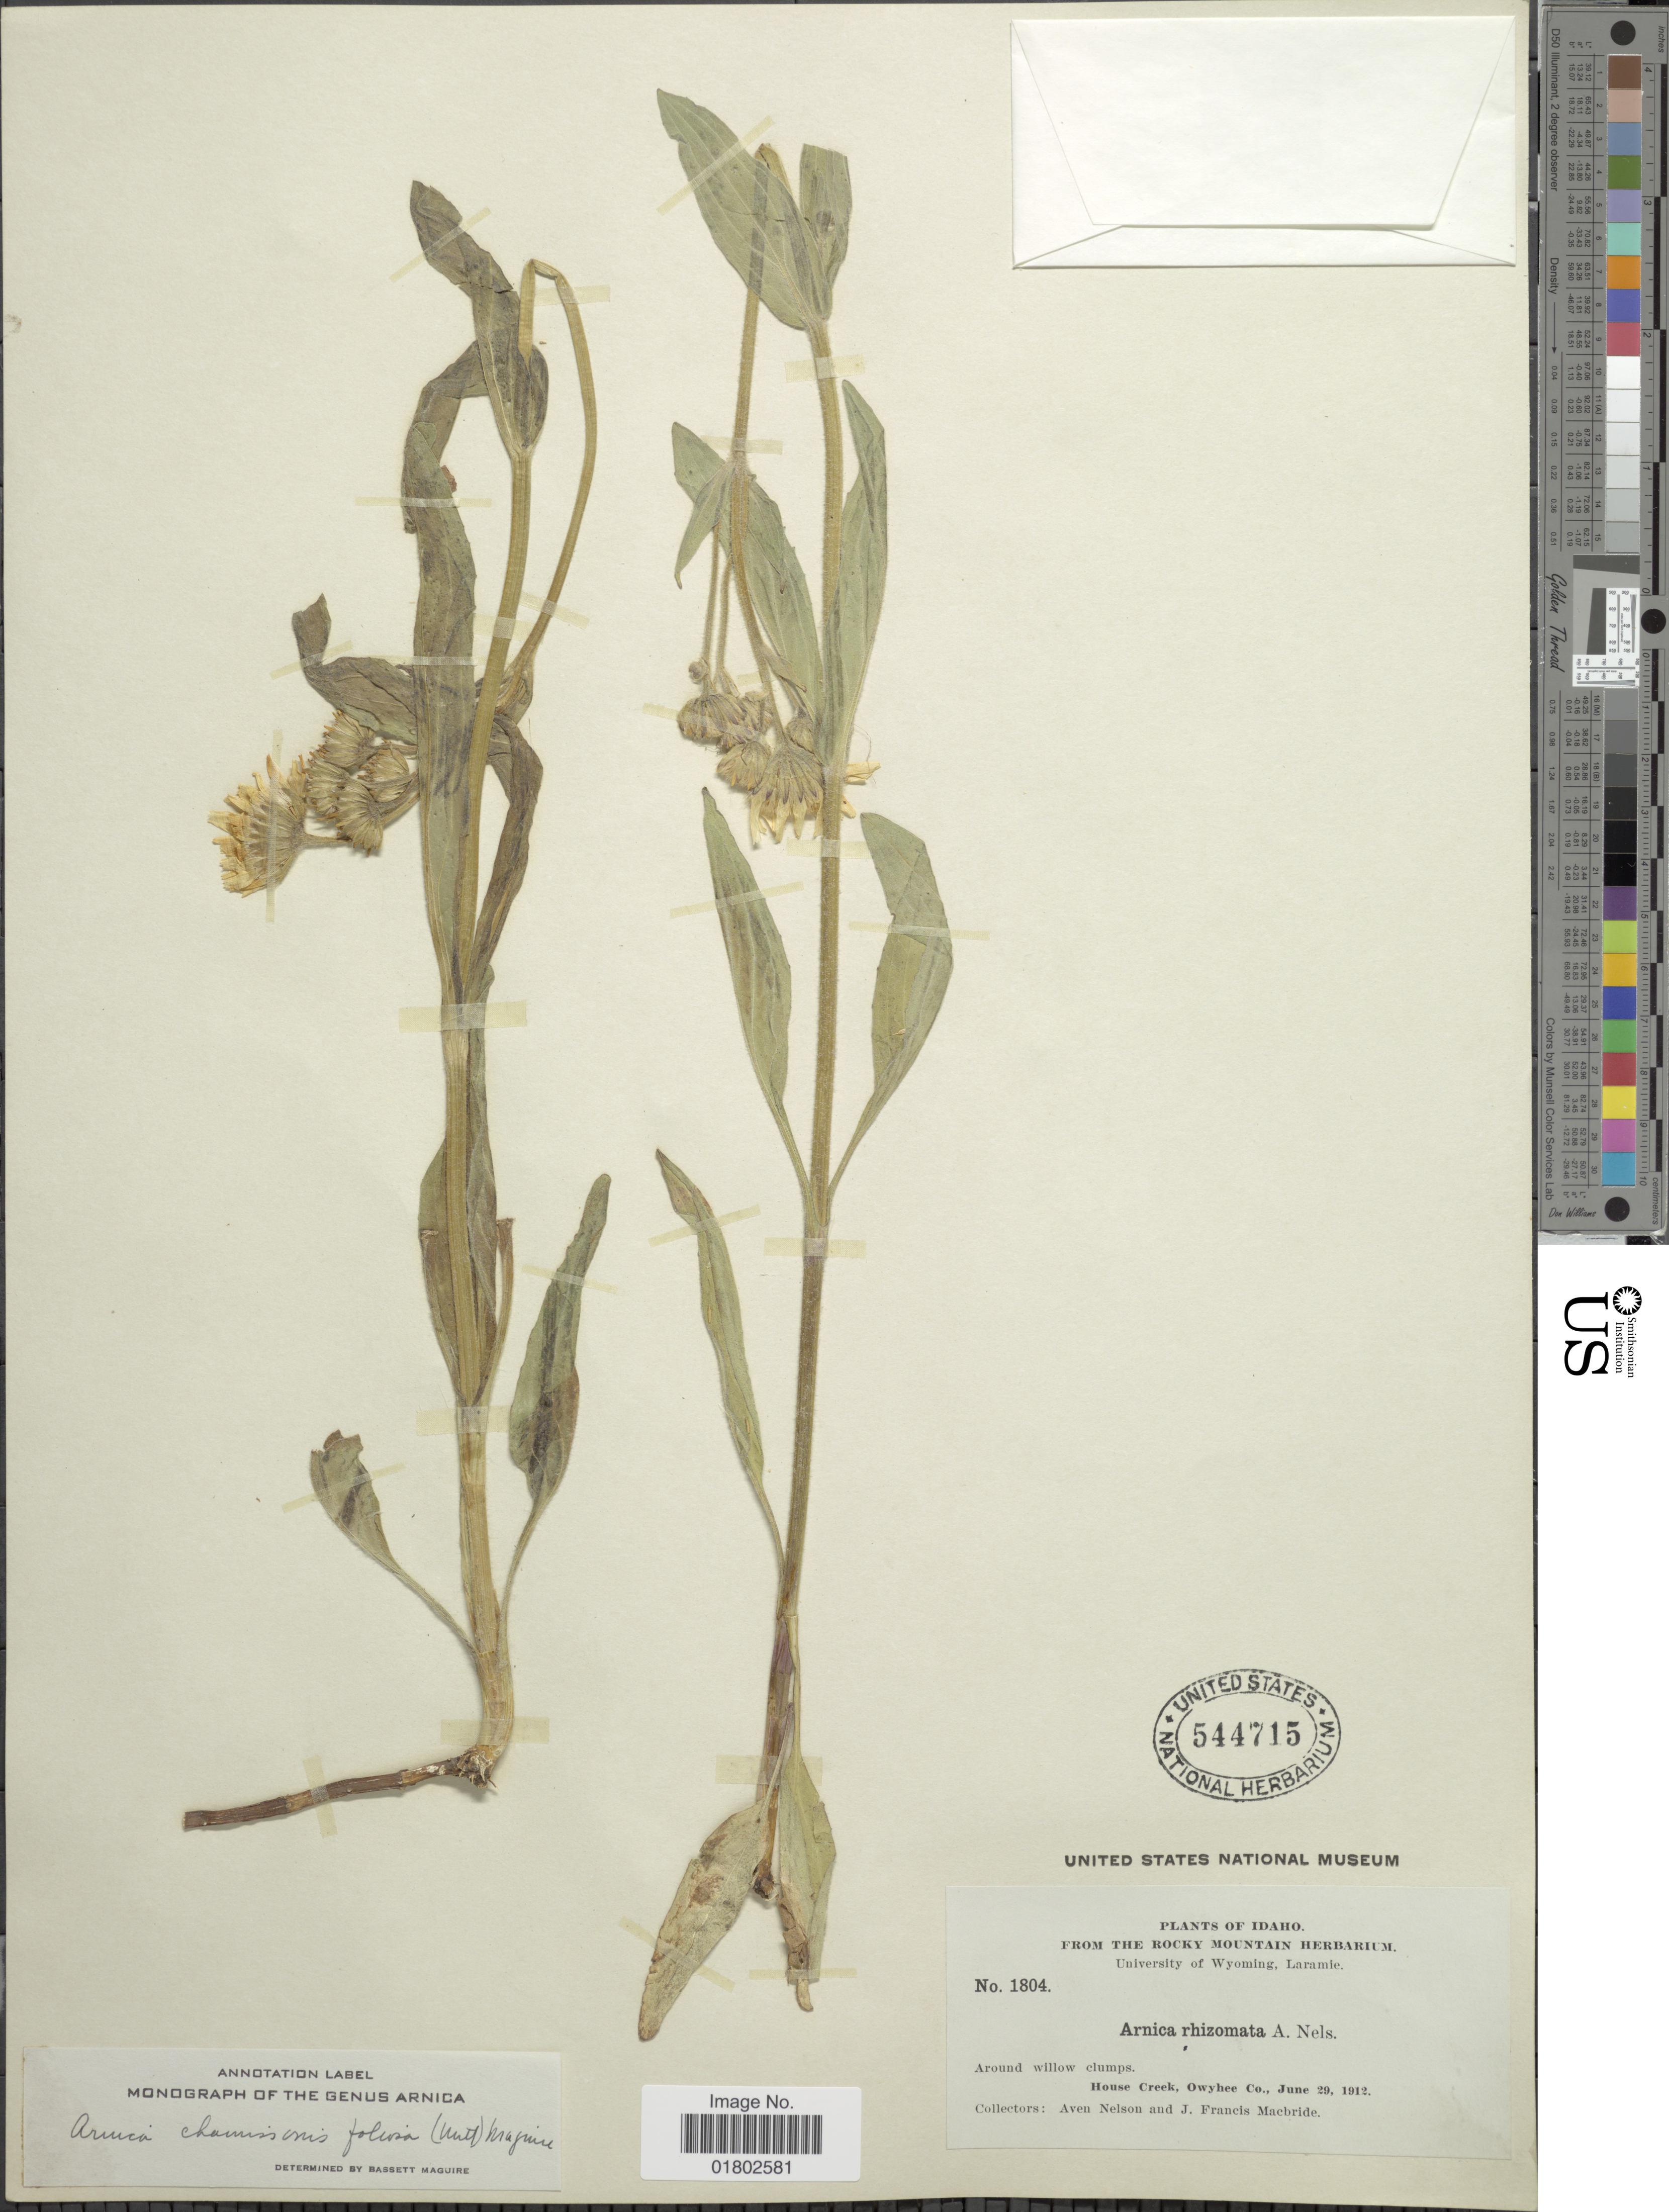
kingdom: Plantae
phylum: Tracheophyta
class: Magnoliopsida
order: Asterales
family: Asteraceae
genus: Arnica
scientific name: Arnica chamissonis subsp. foliosa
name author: (Nutt.) Maguire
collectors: A. Nelson & J. F. Macbride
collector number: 1804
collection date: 1912-06-29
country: United States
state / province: Idaho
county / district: Owyhee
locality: House Creek, Owyhee Co.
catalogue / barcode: US 544715